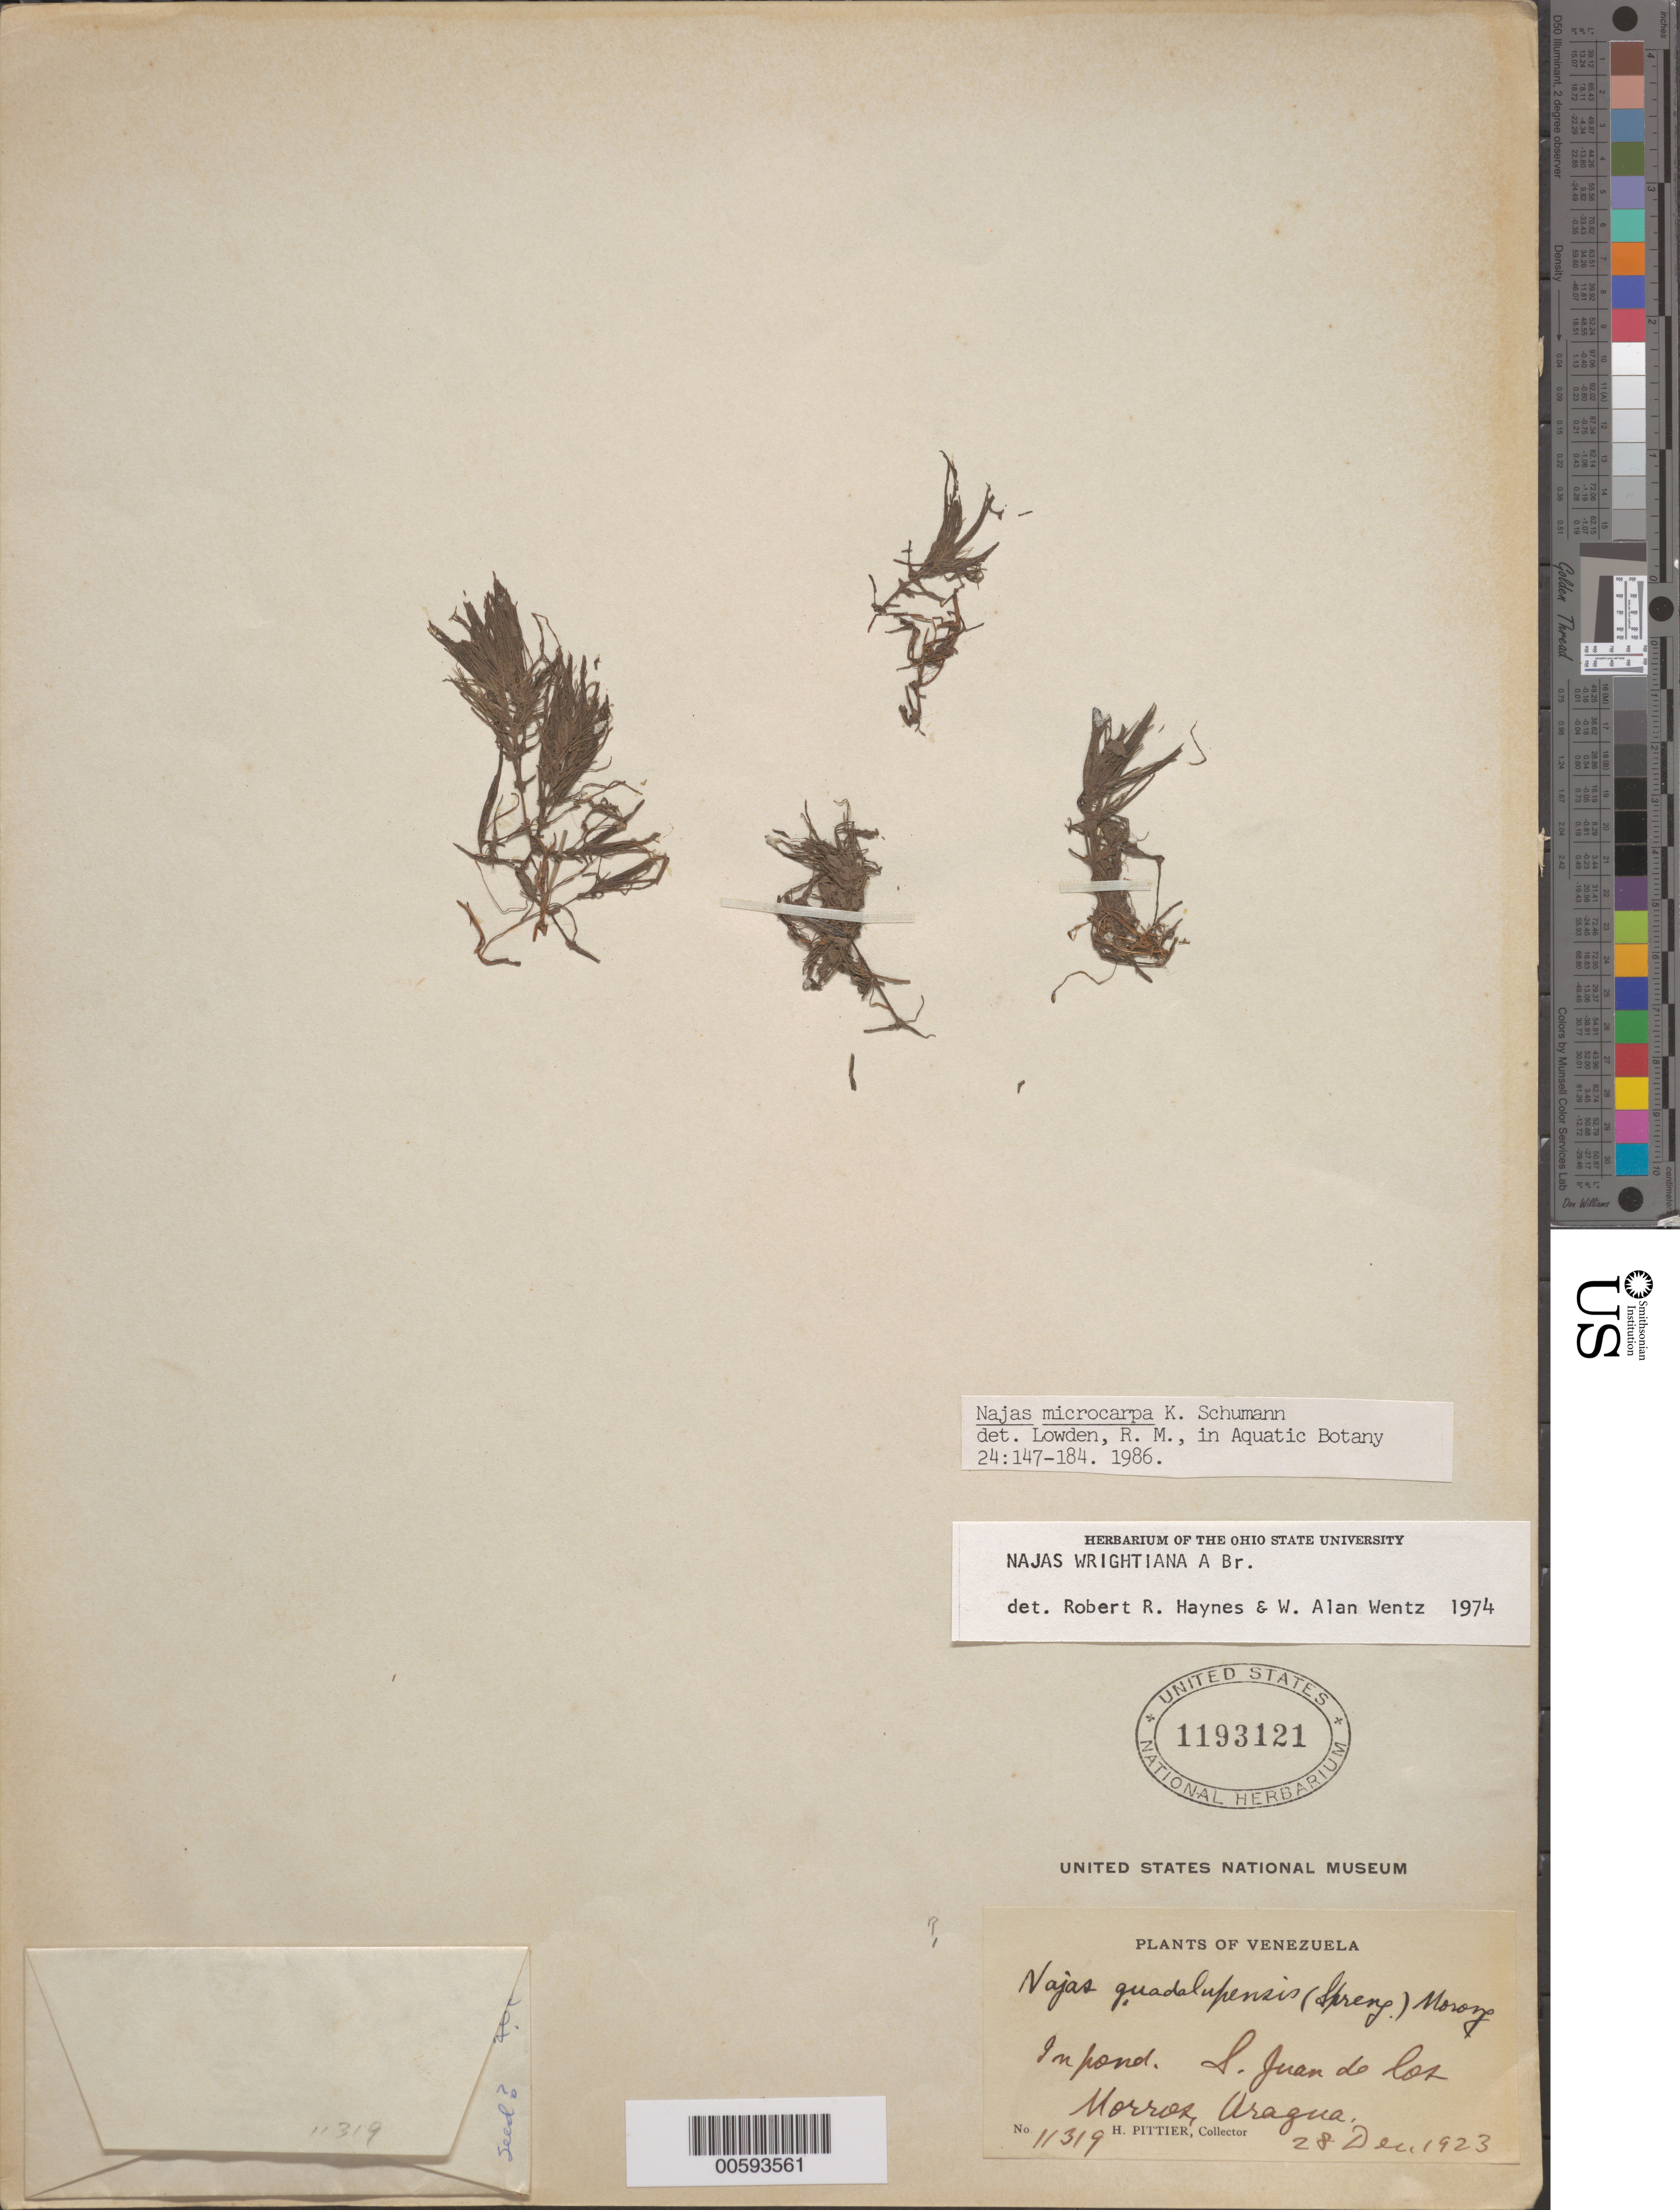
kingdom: Plantae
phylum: Tracheophyta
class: Liliopsida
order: Alismatales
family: Hydrocharitaceae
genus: Najas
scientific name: Najas microcarpa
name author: K. Schum.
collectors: H. F. Pittier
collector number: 11319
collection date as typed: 28 Dec 1923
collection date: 1923-12-28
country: Venezuela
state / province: Aragua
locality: San Juan de los Morros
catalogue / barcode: US 1193121